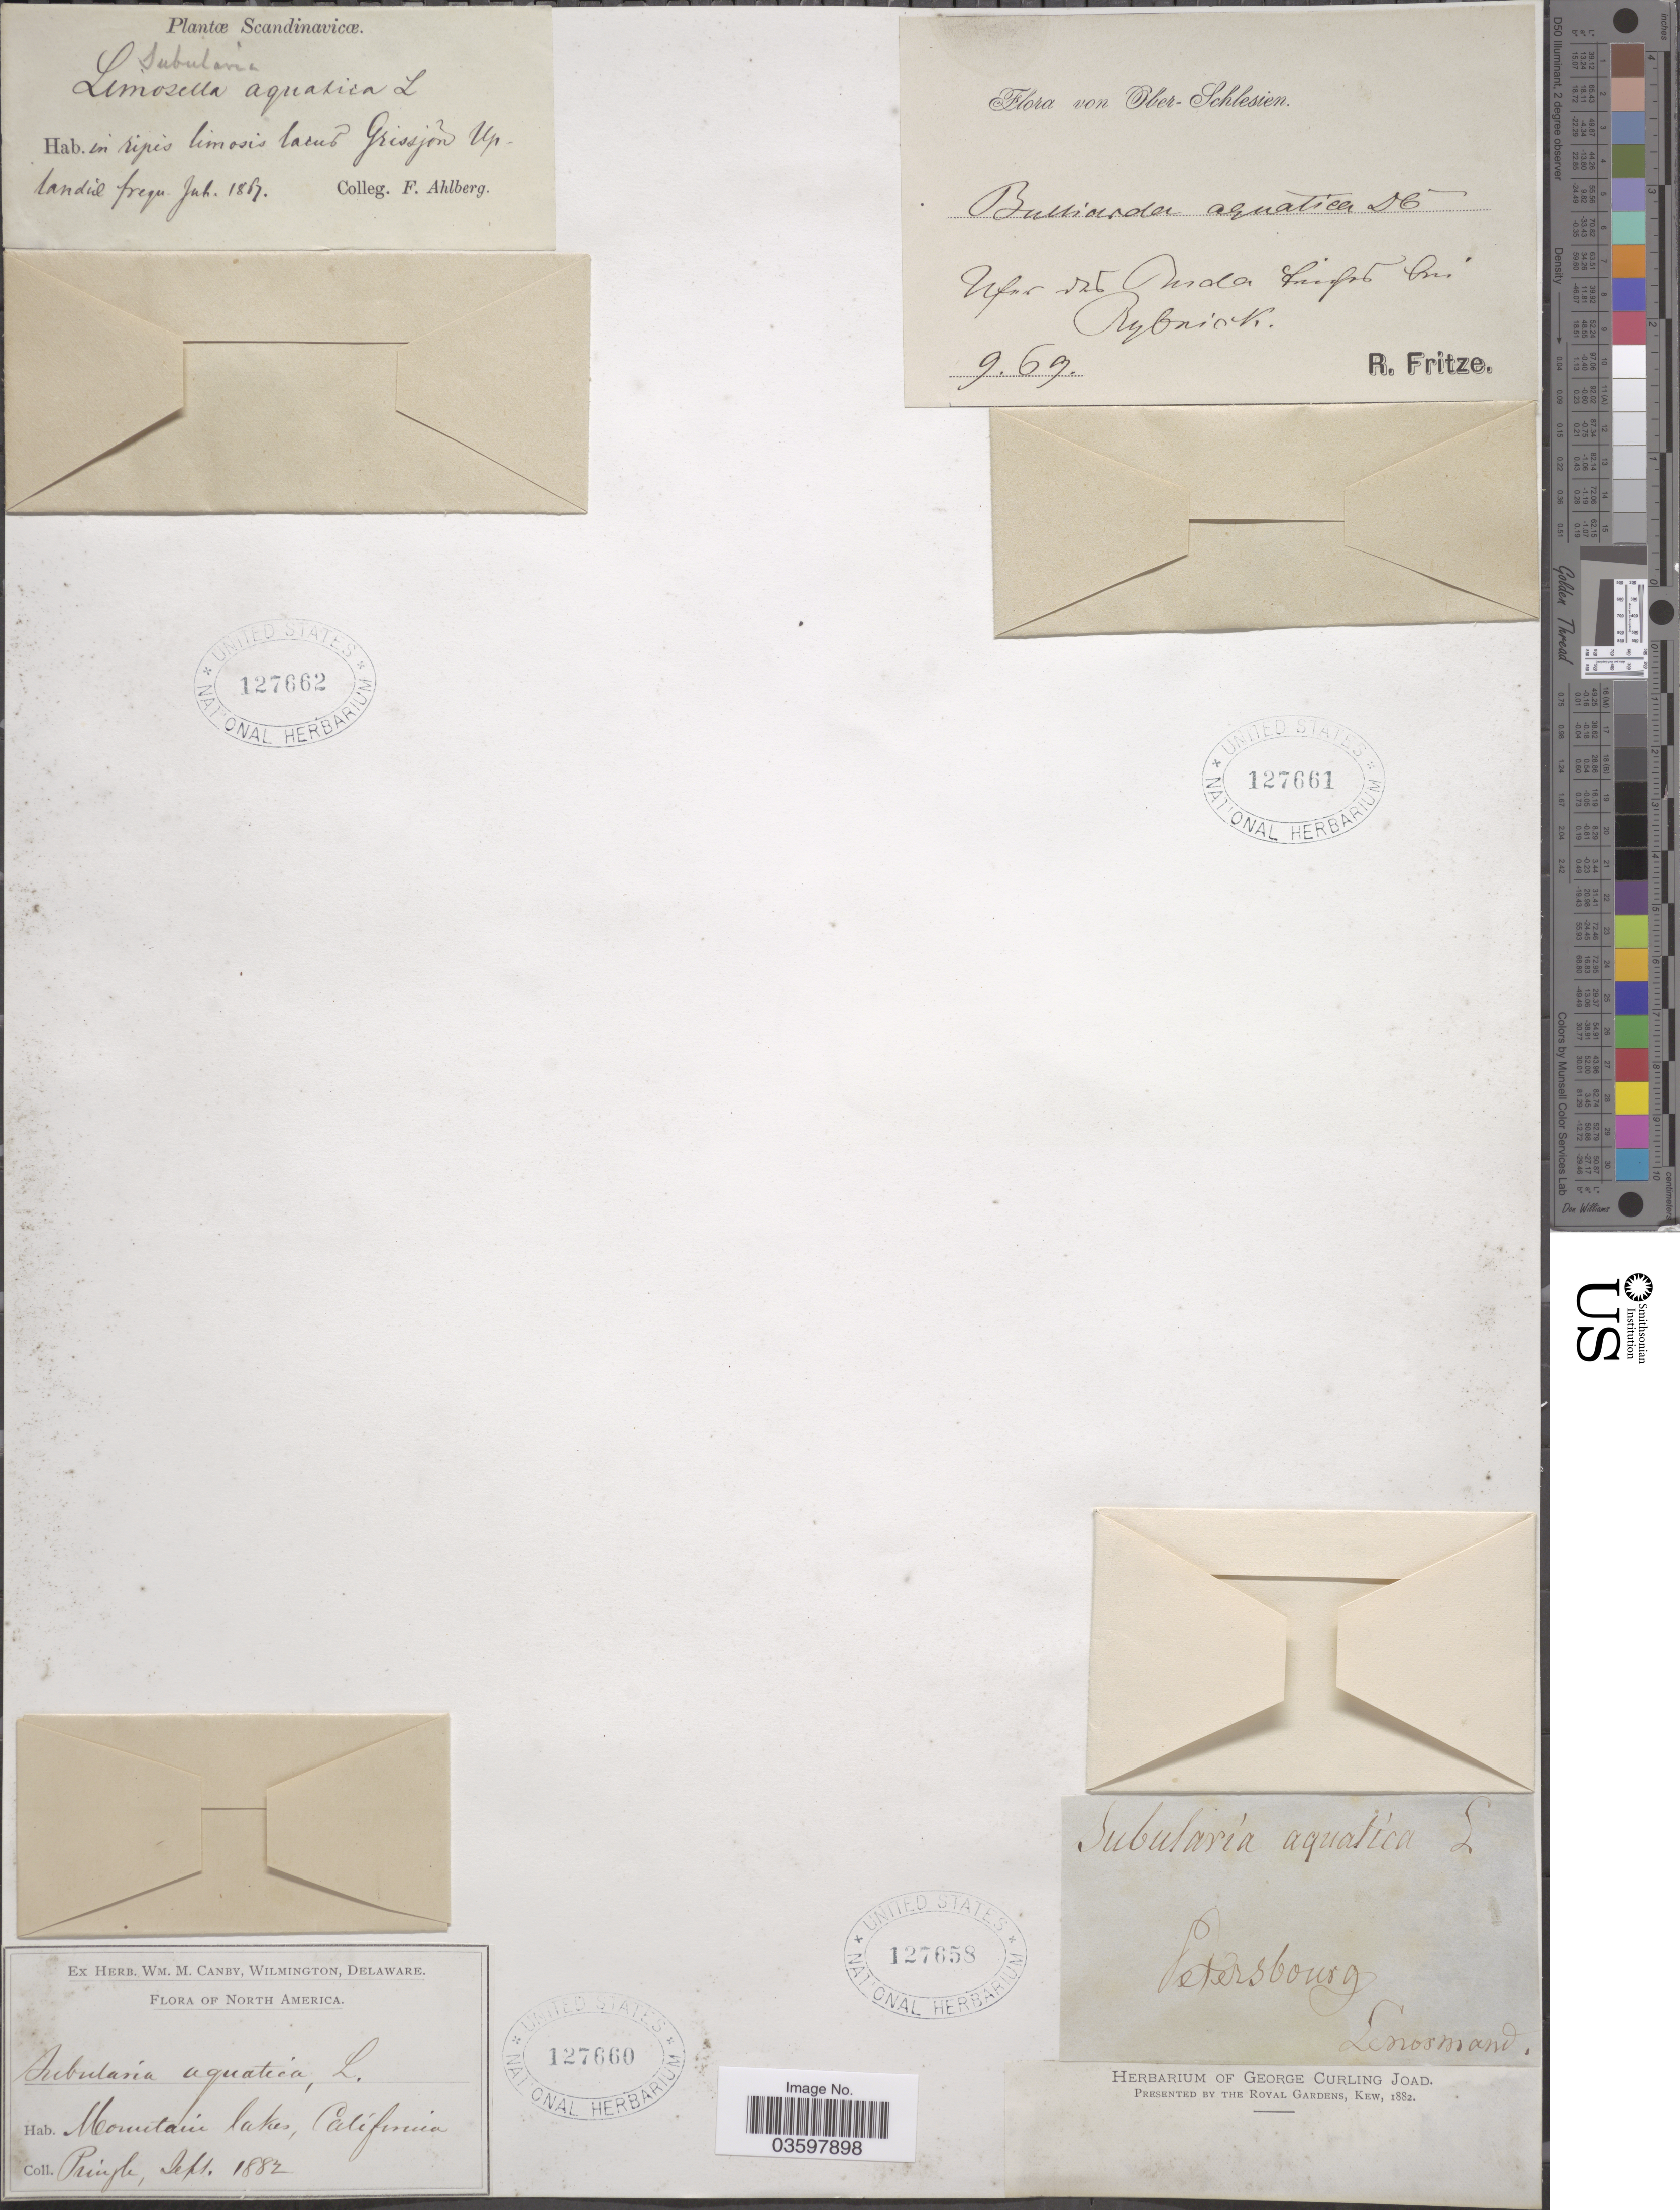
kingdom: Plantae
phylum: Tracheophyta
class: Magnoliopsida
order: Brassicales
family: Brassicaceae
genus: Subularia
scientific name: Subularia aquatica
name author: L.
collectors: -. Lenormand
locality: Petersbourg.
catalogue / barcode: US 127658-4